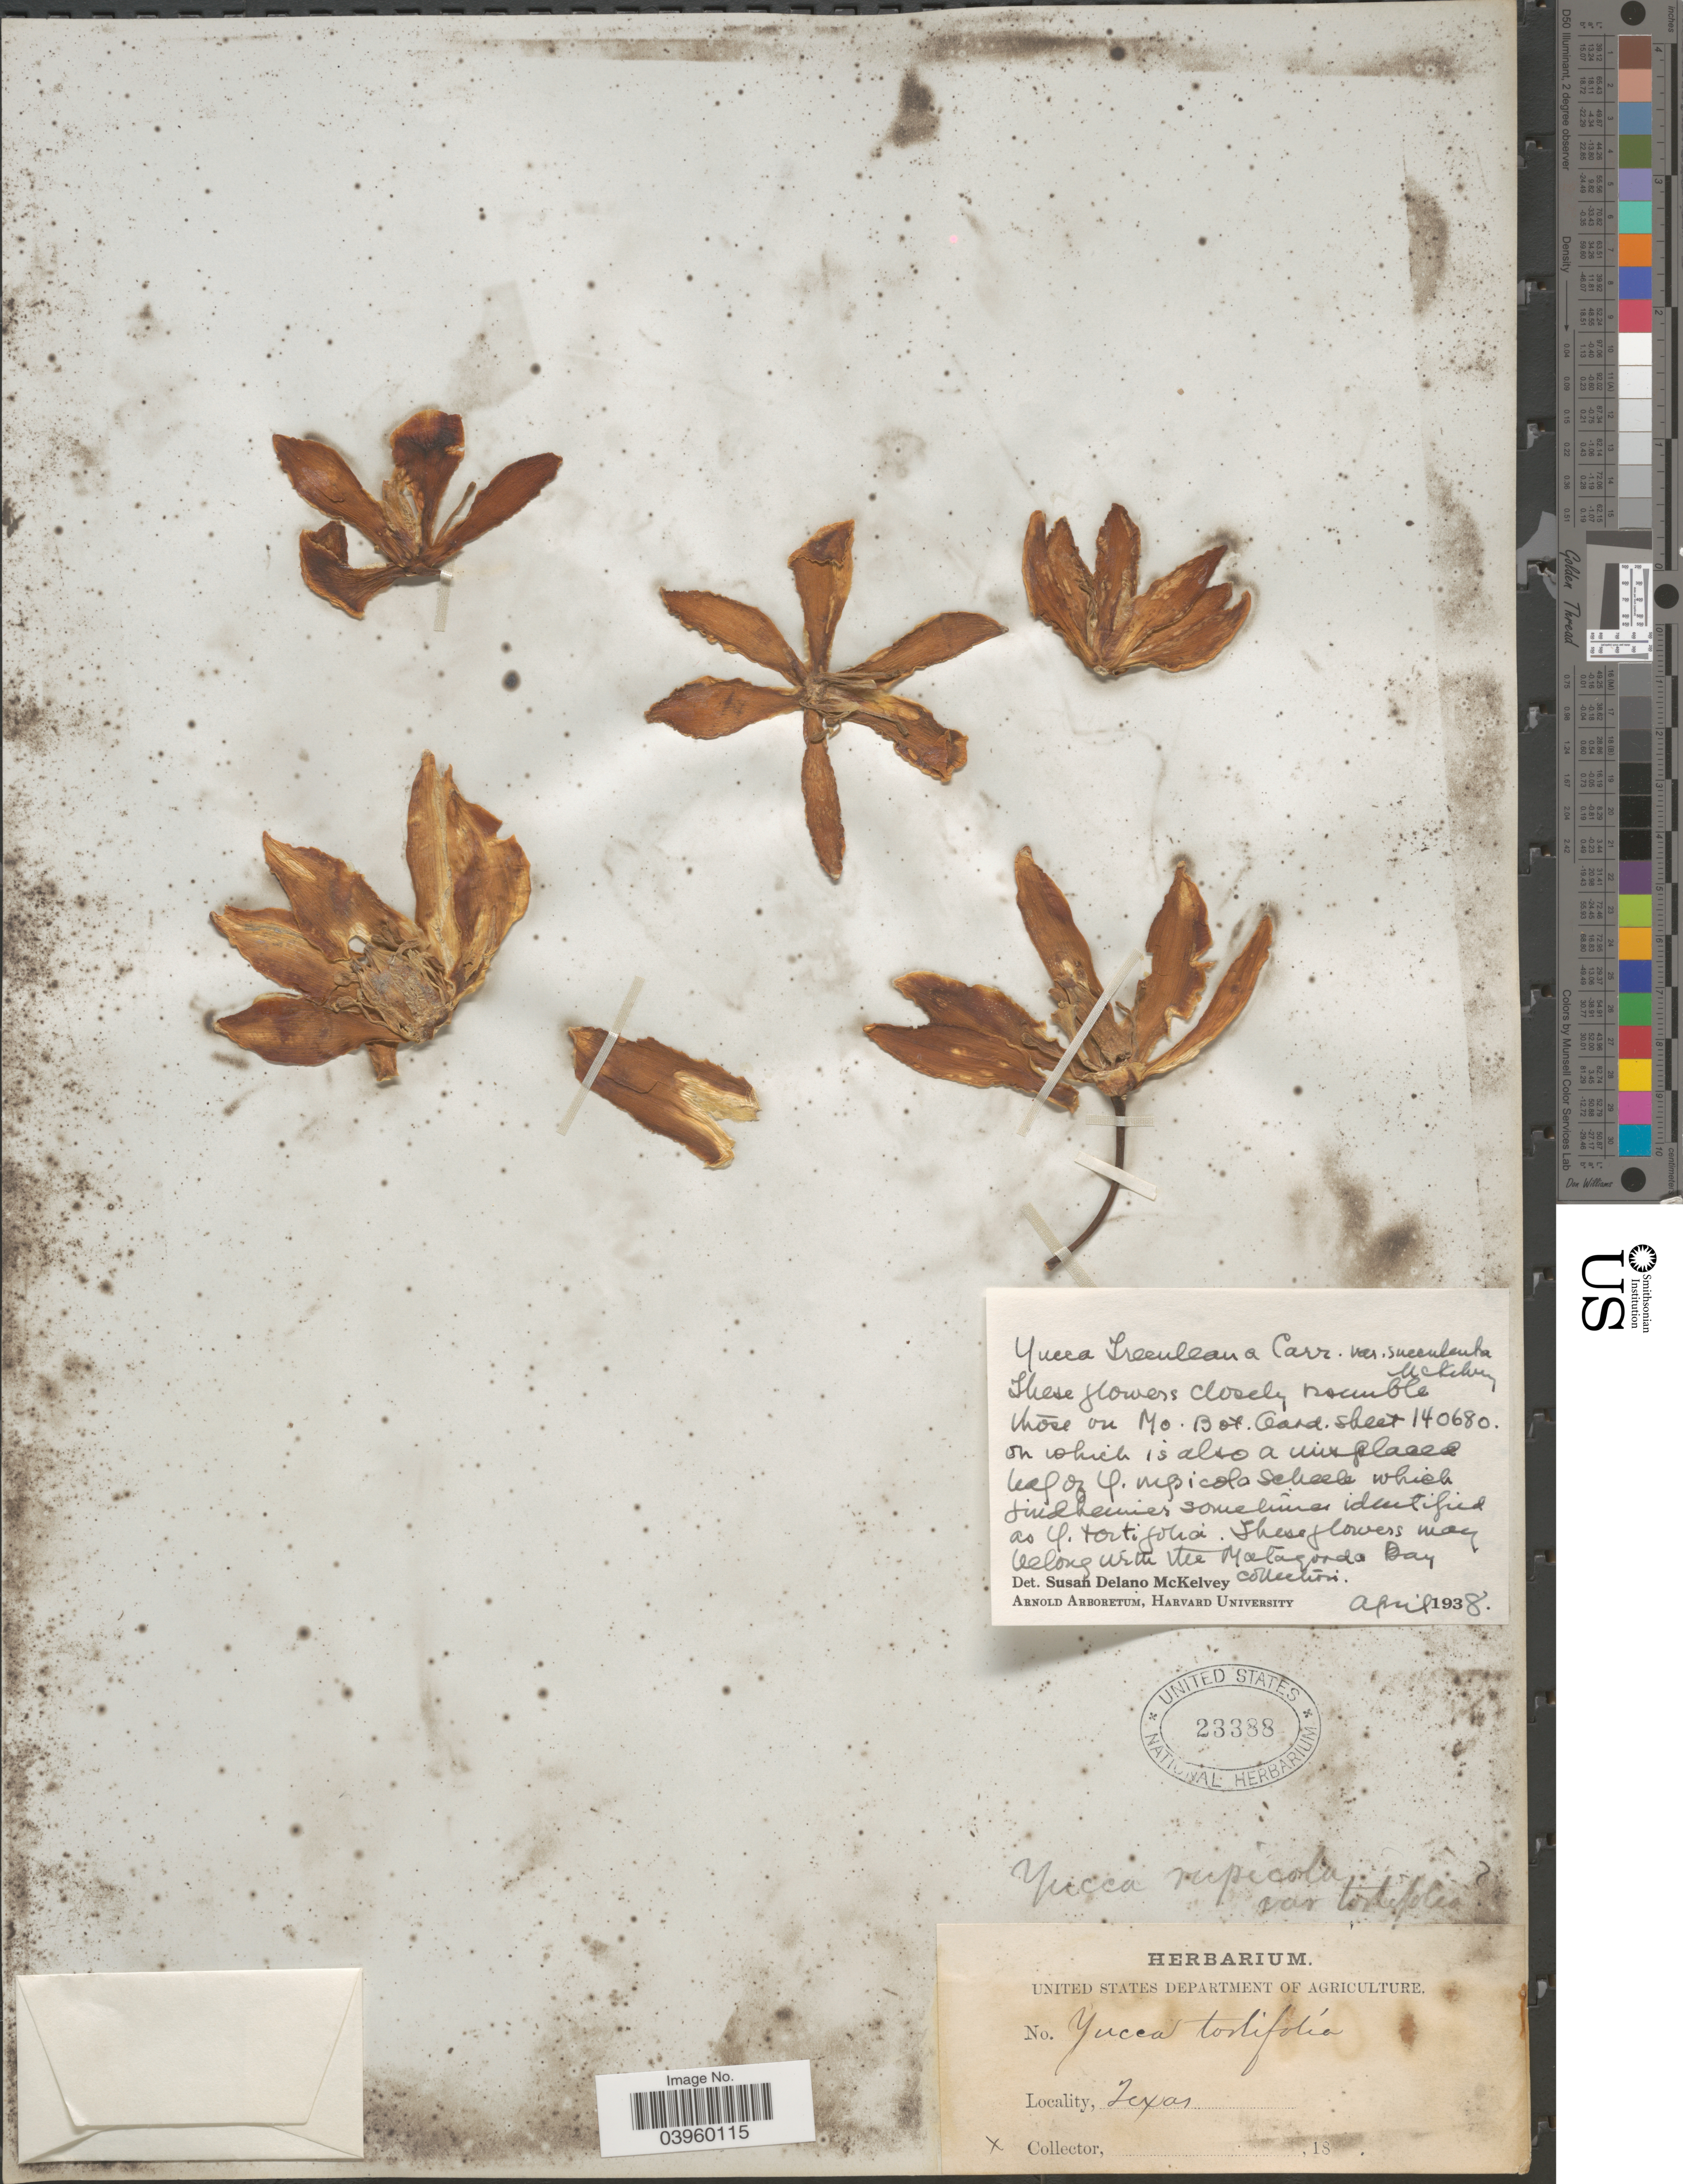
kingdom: Plantae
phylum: Tracheophyta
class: Liliopsida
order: Asparagales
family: Asparagaceae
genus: Yucca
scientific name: Yucca treculeana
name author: Carrière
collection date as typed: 18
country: United States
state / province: Texas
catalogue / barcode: US 23388